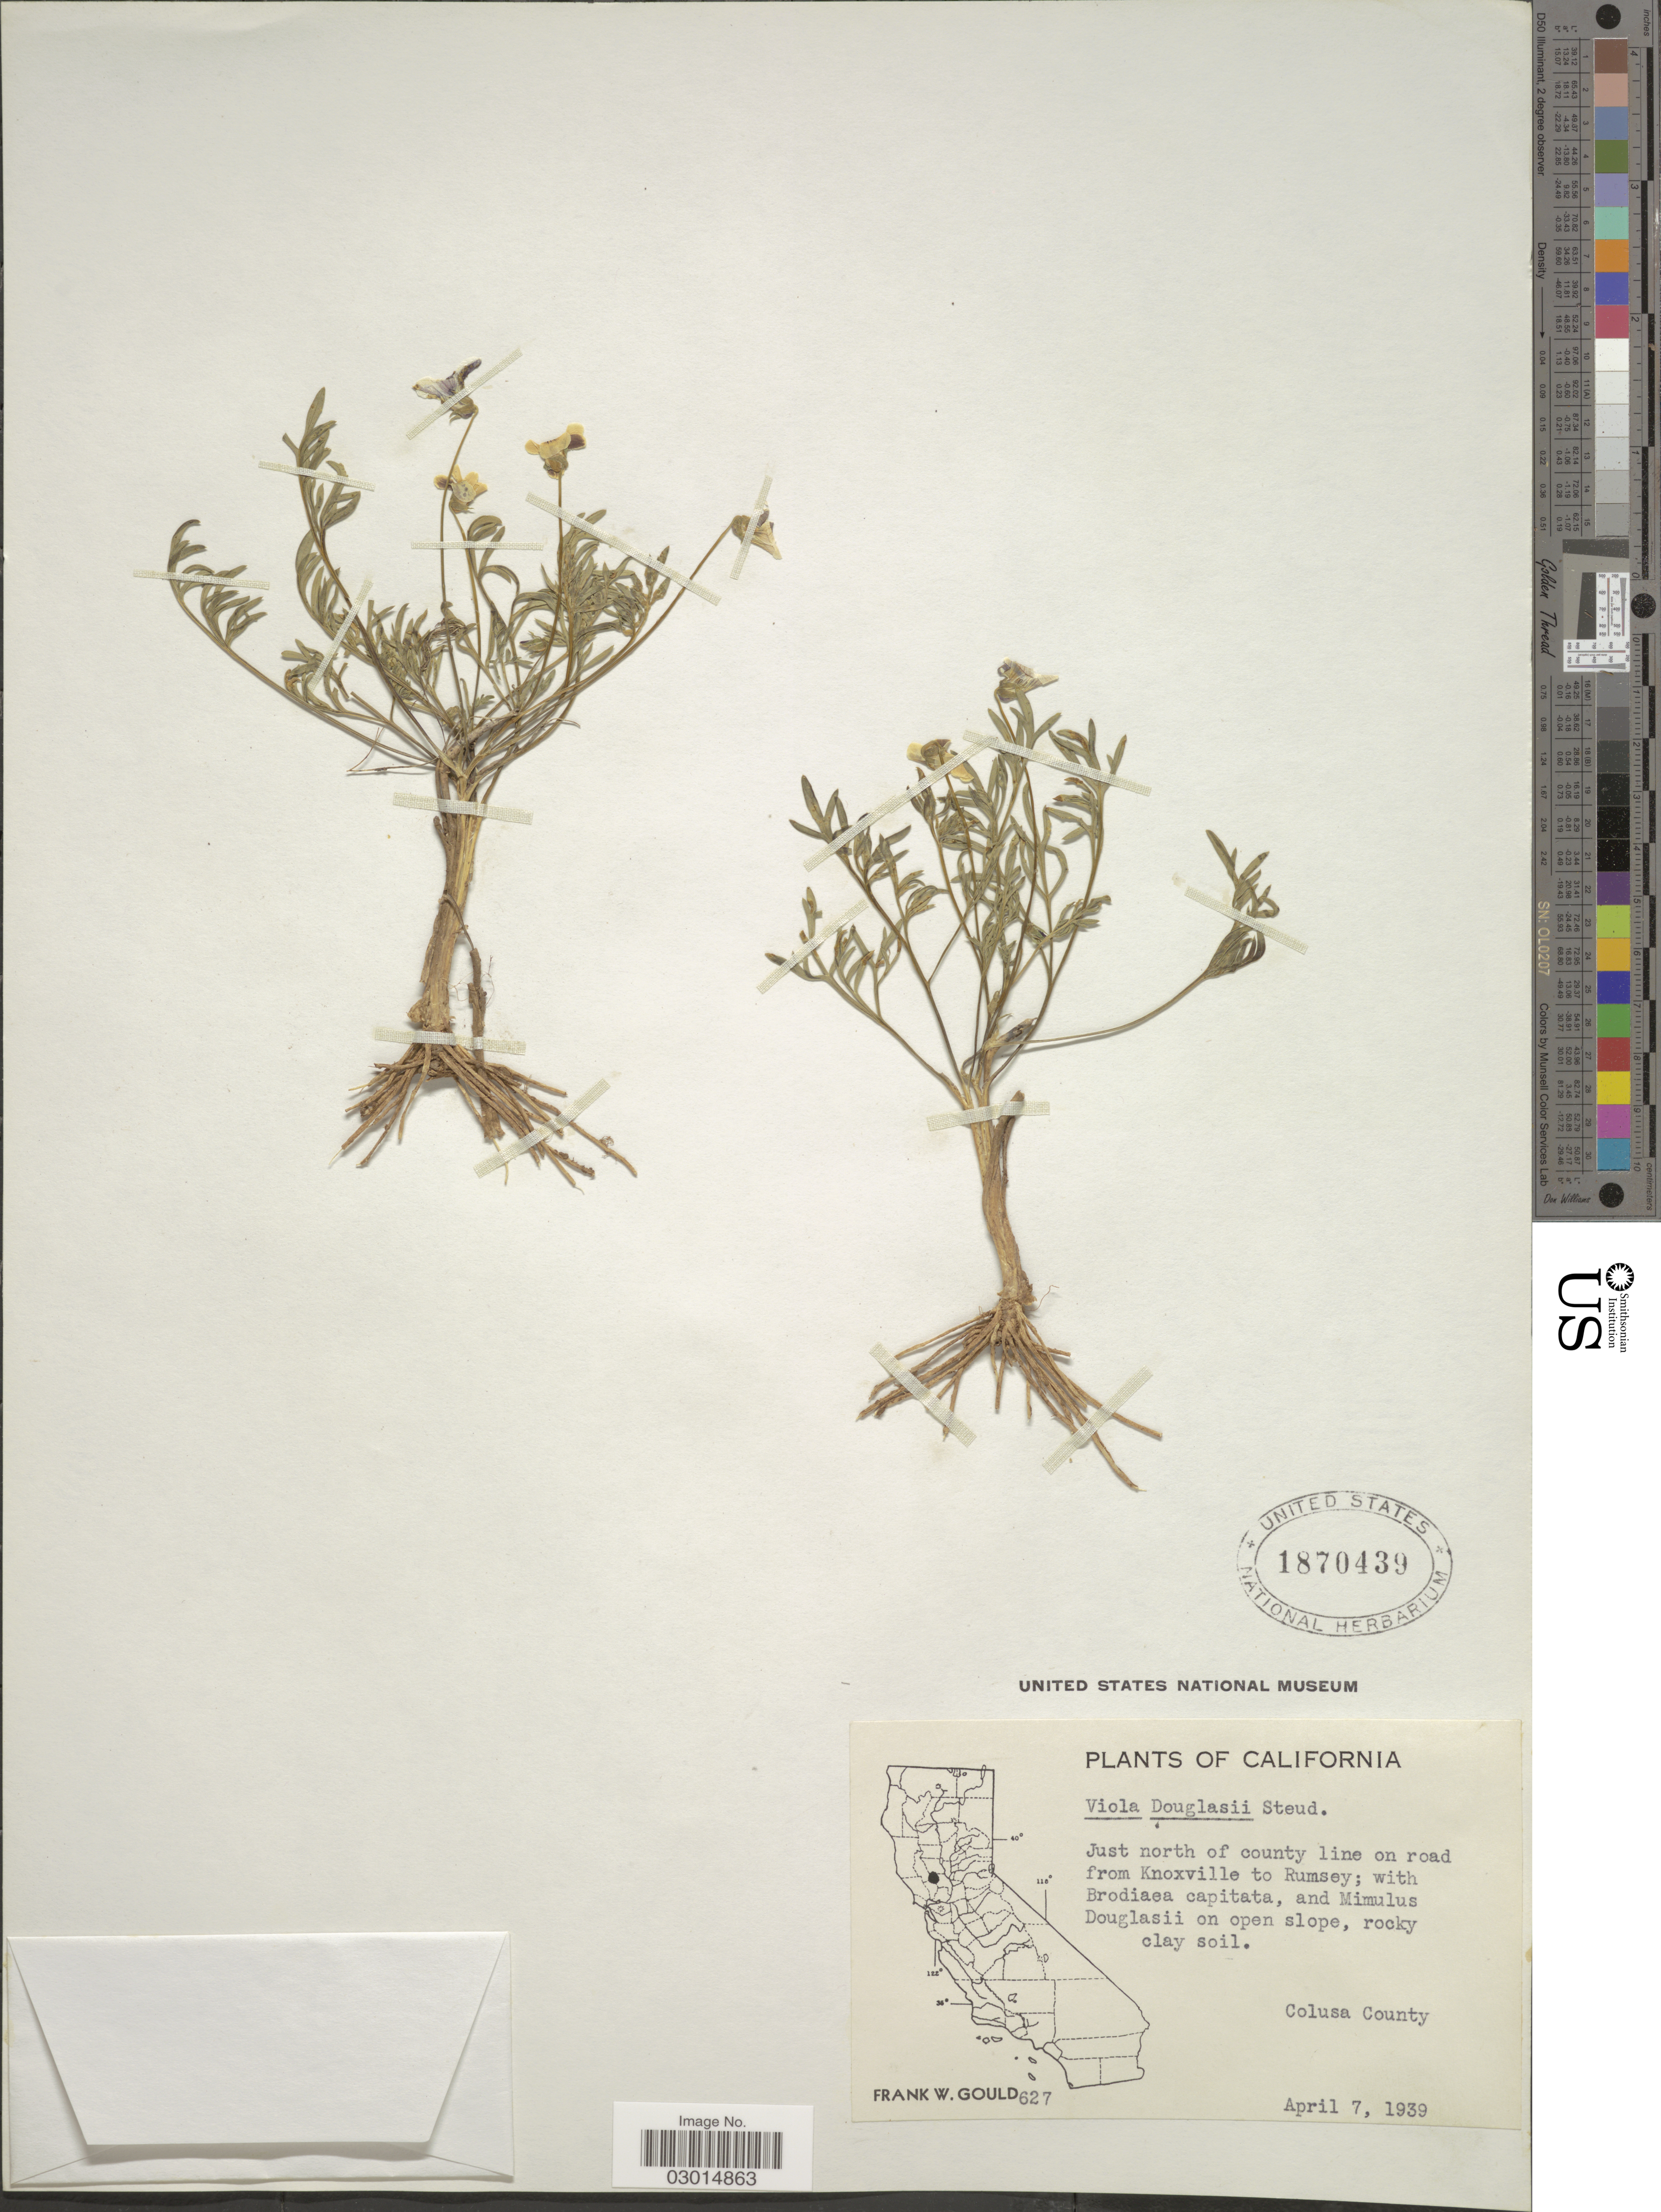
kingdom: Plantae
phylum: Tracheophyta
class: Magnoliopsida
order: Malpighiales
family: Violaceae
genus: Viola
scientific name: Viola douglasii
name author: Steud.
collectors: F. W. Gould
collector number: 627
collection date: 1939-04-07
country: United States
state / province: California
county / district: Colusa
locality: Just north of county line on road from Knoxville to Rumsey. Colusa County.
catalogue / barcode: US 1870439